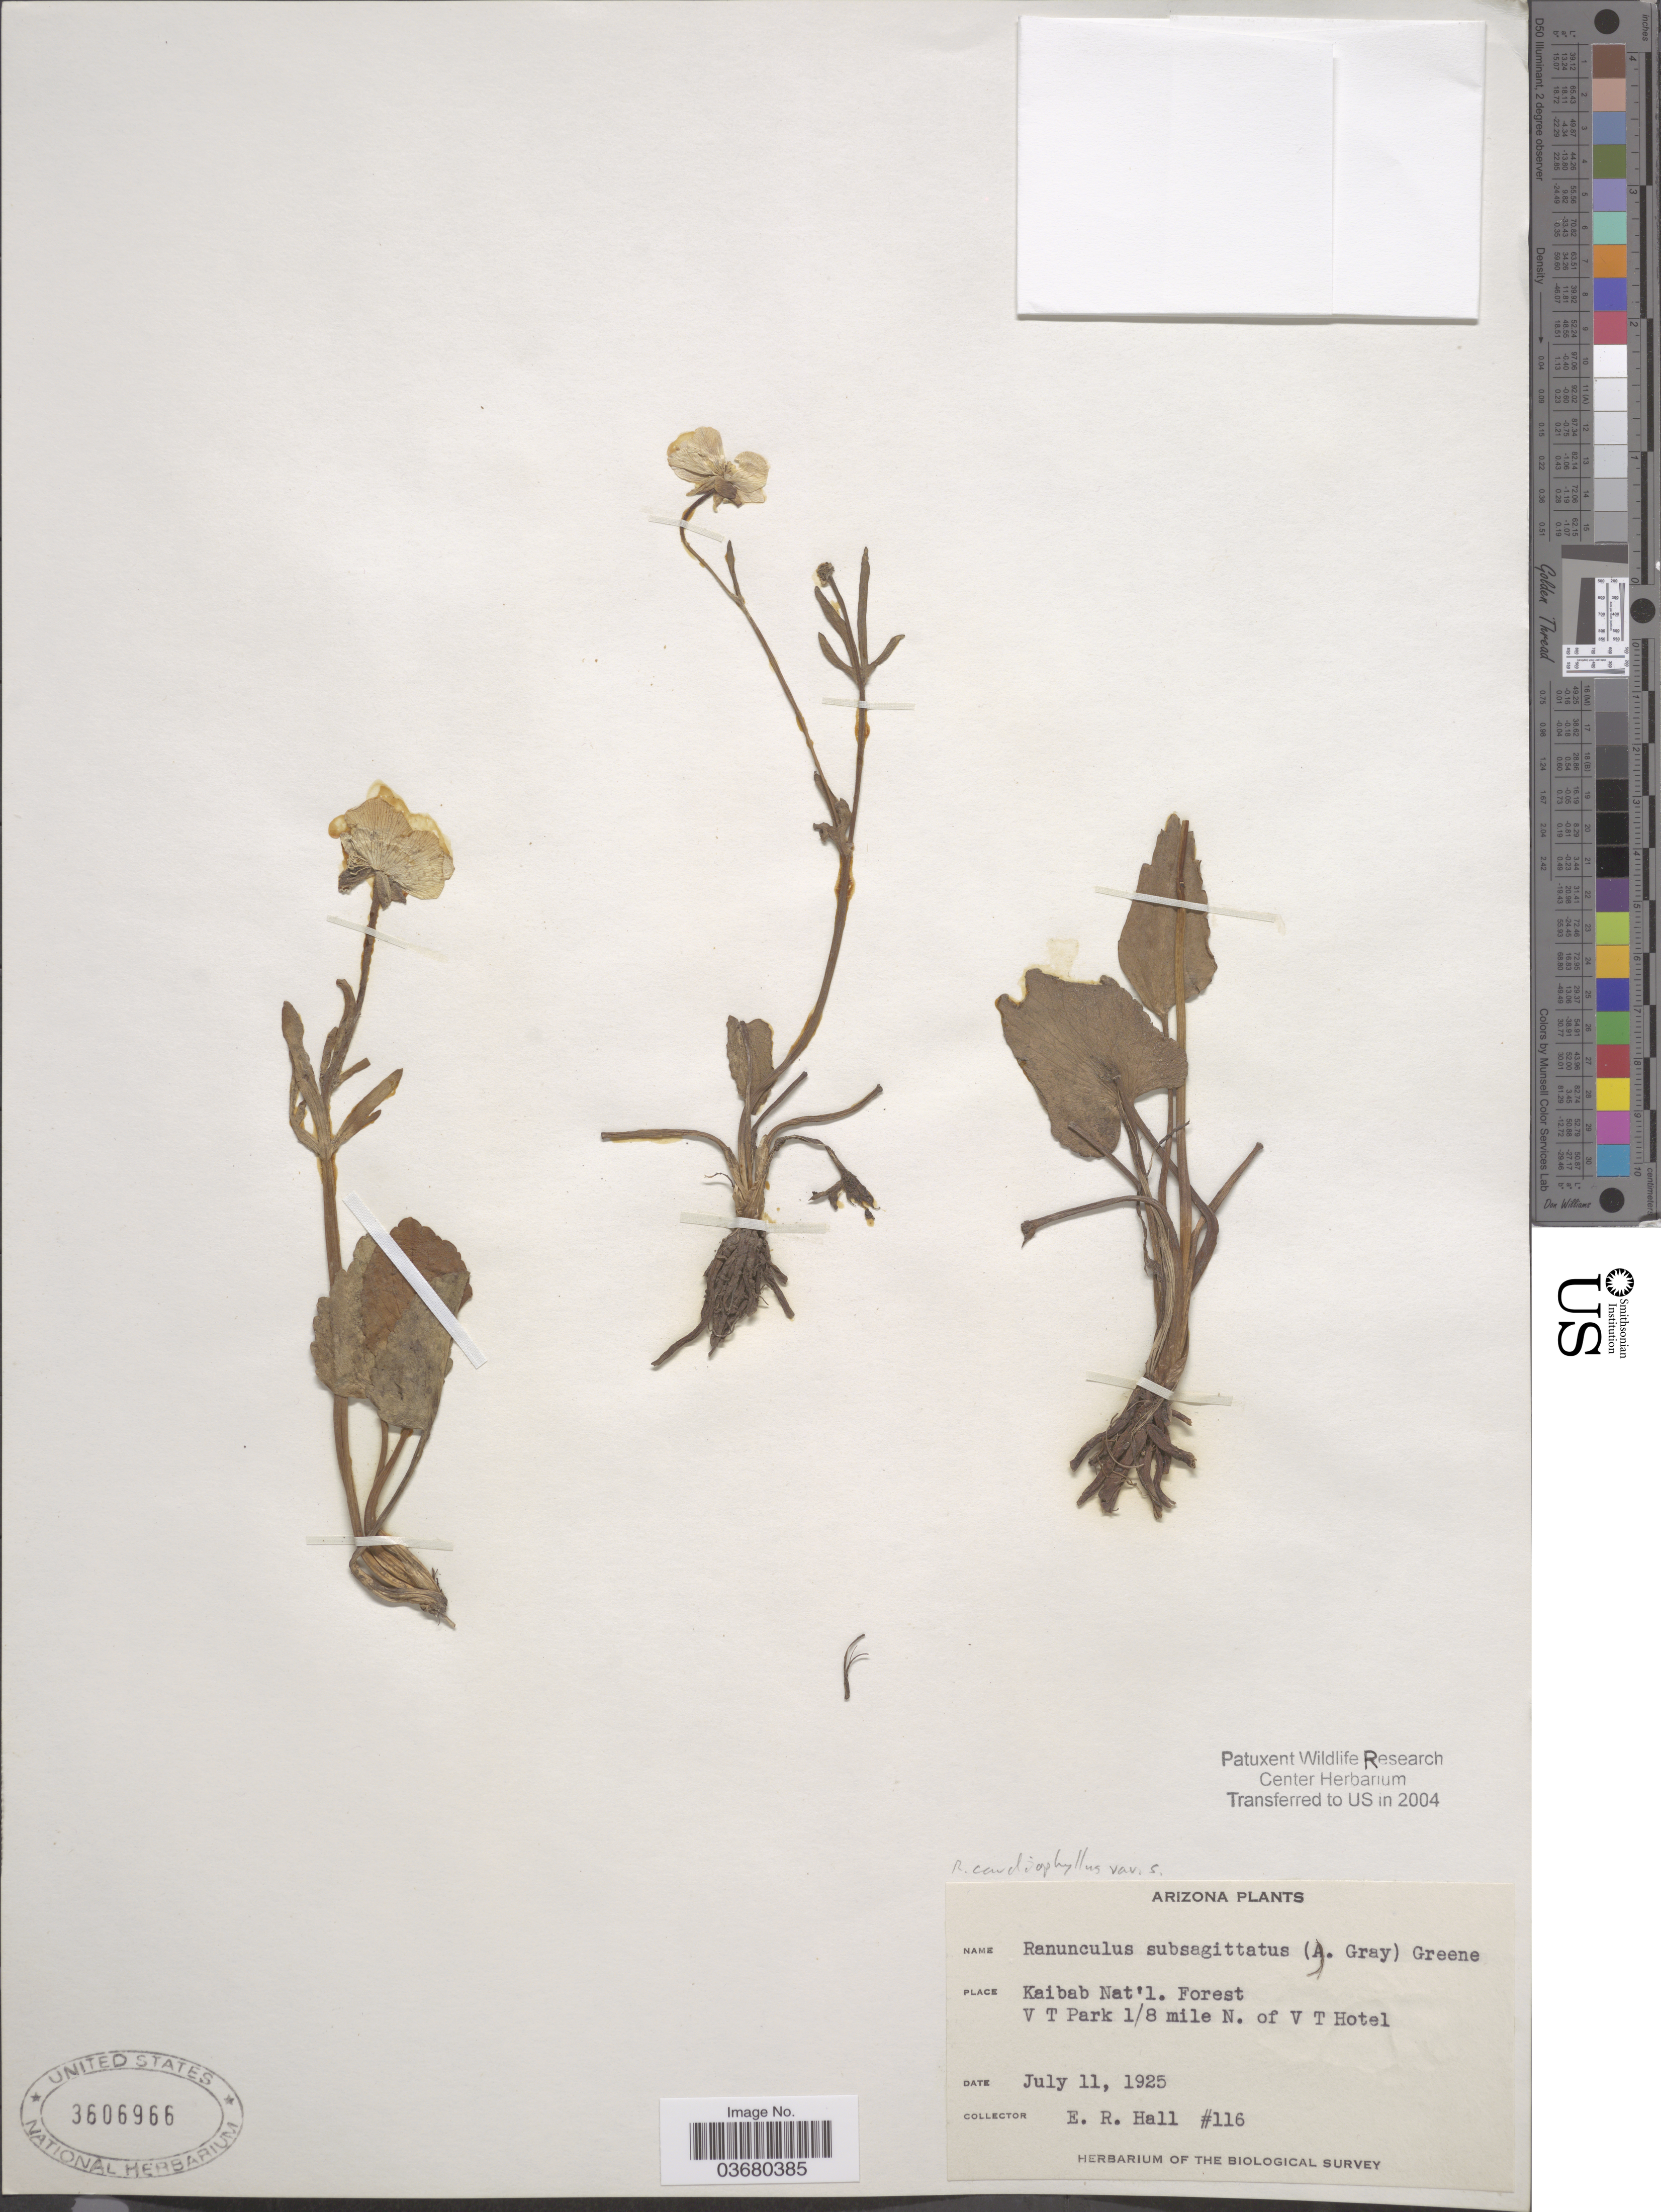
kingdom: Plantae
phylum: Tracheophyta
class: Magnoliopsida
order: Ranunculales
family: Ranunculaceae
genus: Ranunculus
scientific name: Ranunculus cardiophyllus var. subsagittatus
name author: (A. Gray) L.D. Benson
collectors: E. Hall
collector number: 116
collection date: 1925-07-11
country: United States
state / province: Arizona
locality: Kaibab Nat'l. Forest. V T Park 1/8 mile N. of V T Hotel.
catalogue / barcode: US 3606966